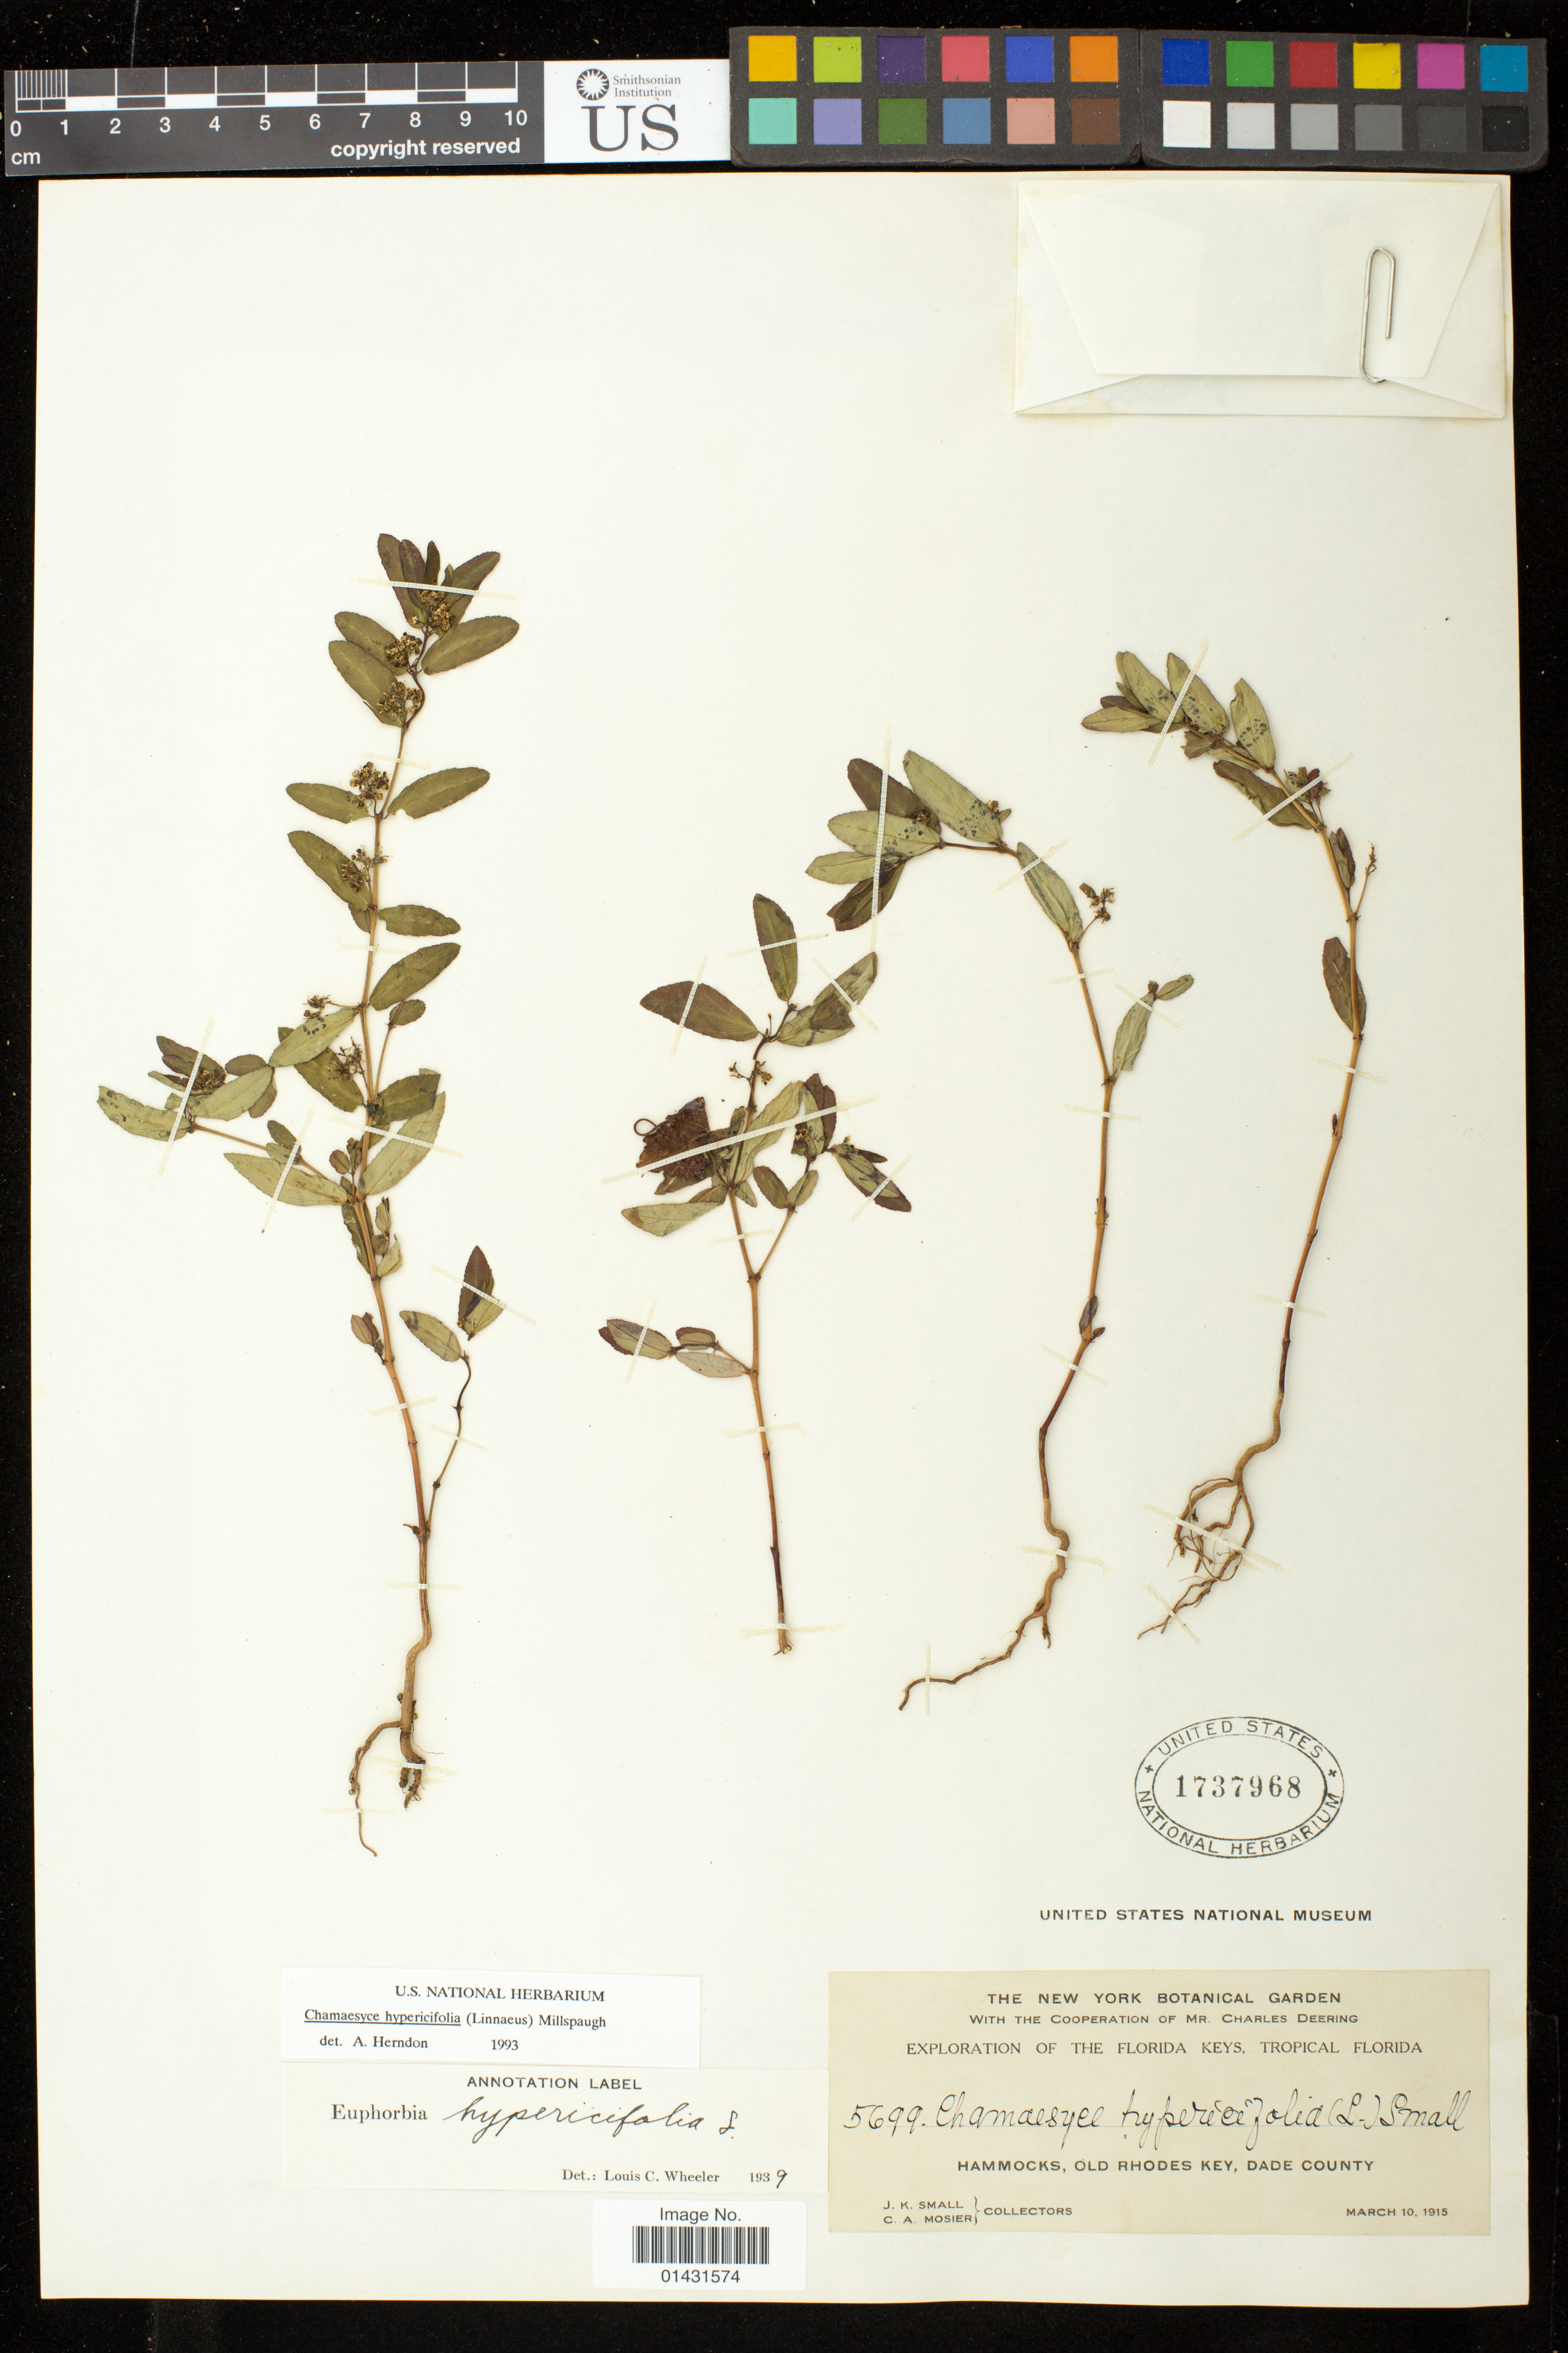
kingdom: Plantae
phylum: Tracheophyta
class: Magnoliopsida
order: Malpighiales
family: Euphorbiaceae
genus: Euphorbia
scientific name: Euphorbia hypericifolia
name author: L.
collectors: J. K. Small & C. A. Mosier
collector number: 5699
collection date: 1915-03-10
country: United States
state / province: Florida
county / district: Miami-Dade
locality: Hammocks, Old Rhodes Key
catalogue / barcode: US 1737968